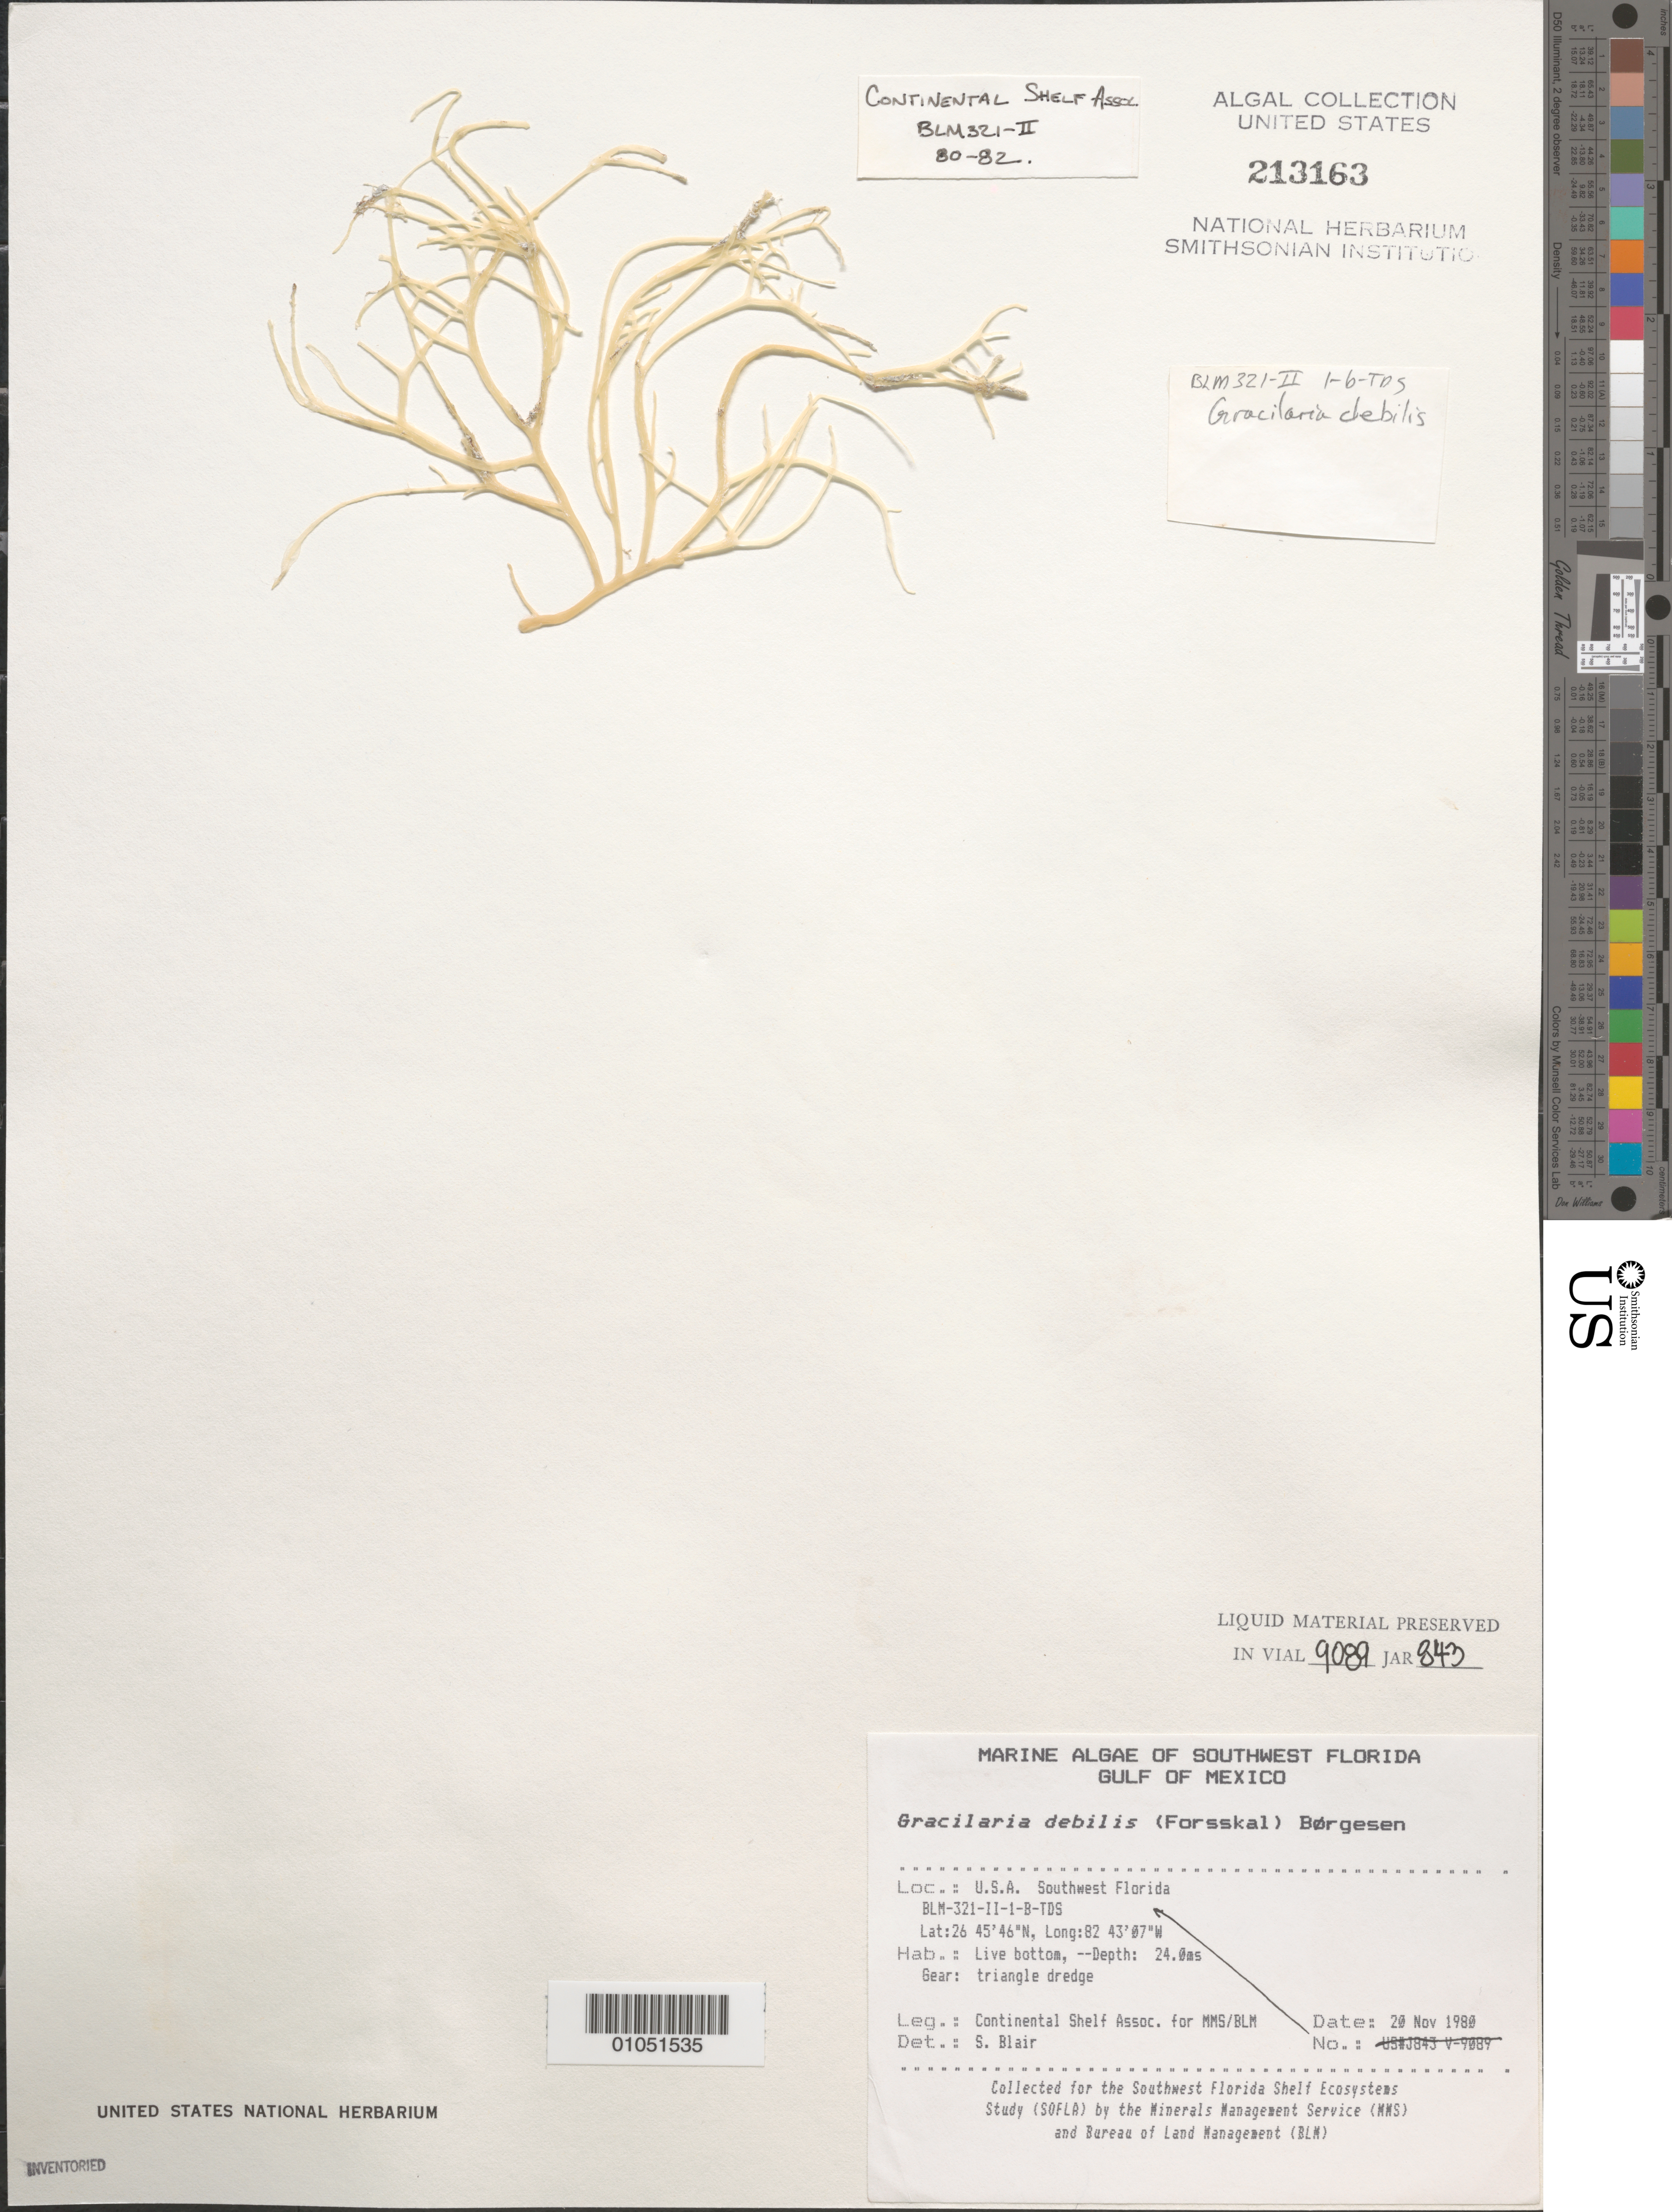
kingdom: Plantae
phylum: Rhodophyta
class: Florideophyceae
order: Gracilariales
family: Gracilariaceae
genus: Gracilaria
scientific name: Gracilaria debilis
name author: (Forssk.) Børgesen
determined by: Blair, S. M.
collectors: Continental Shelf Associates for the MMS/BLM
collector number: BLM-321-II-1-B-TDS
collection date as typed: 20 Nov 1980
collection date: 1980-11-20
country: United States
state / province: Florida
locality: Gulf of Mexico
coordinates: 26 45'46"N, 82 43'07"W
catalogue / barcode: US 213163